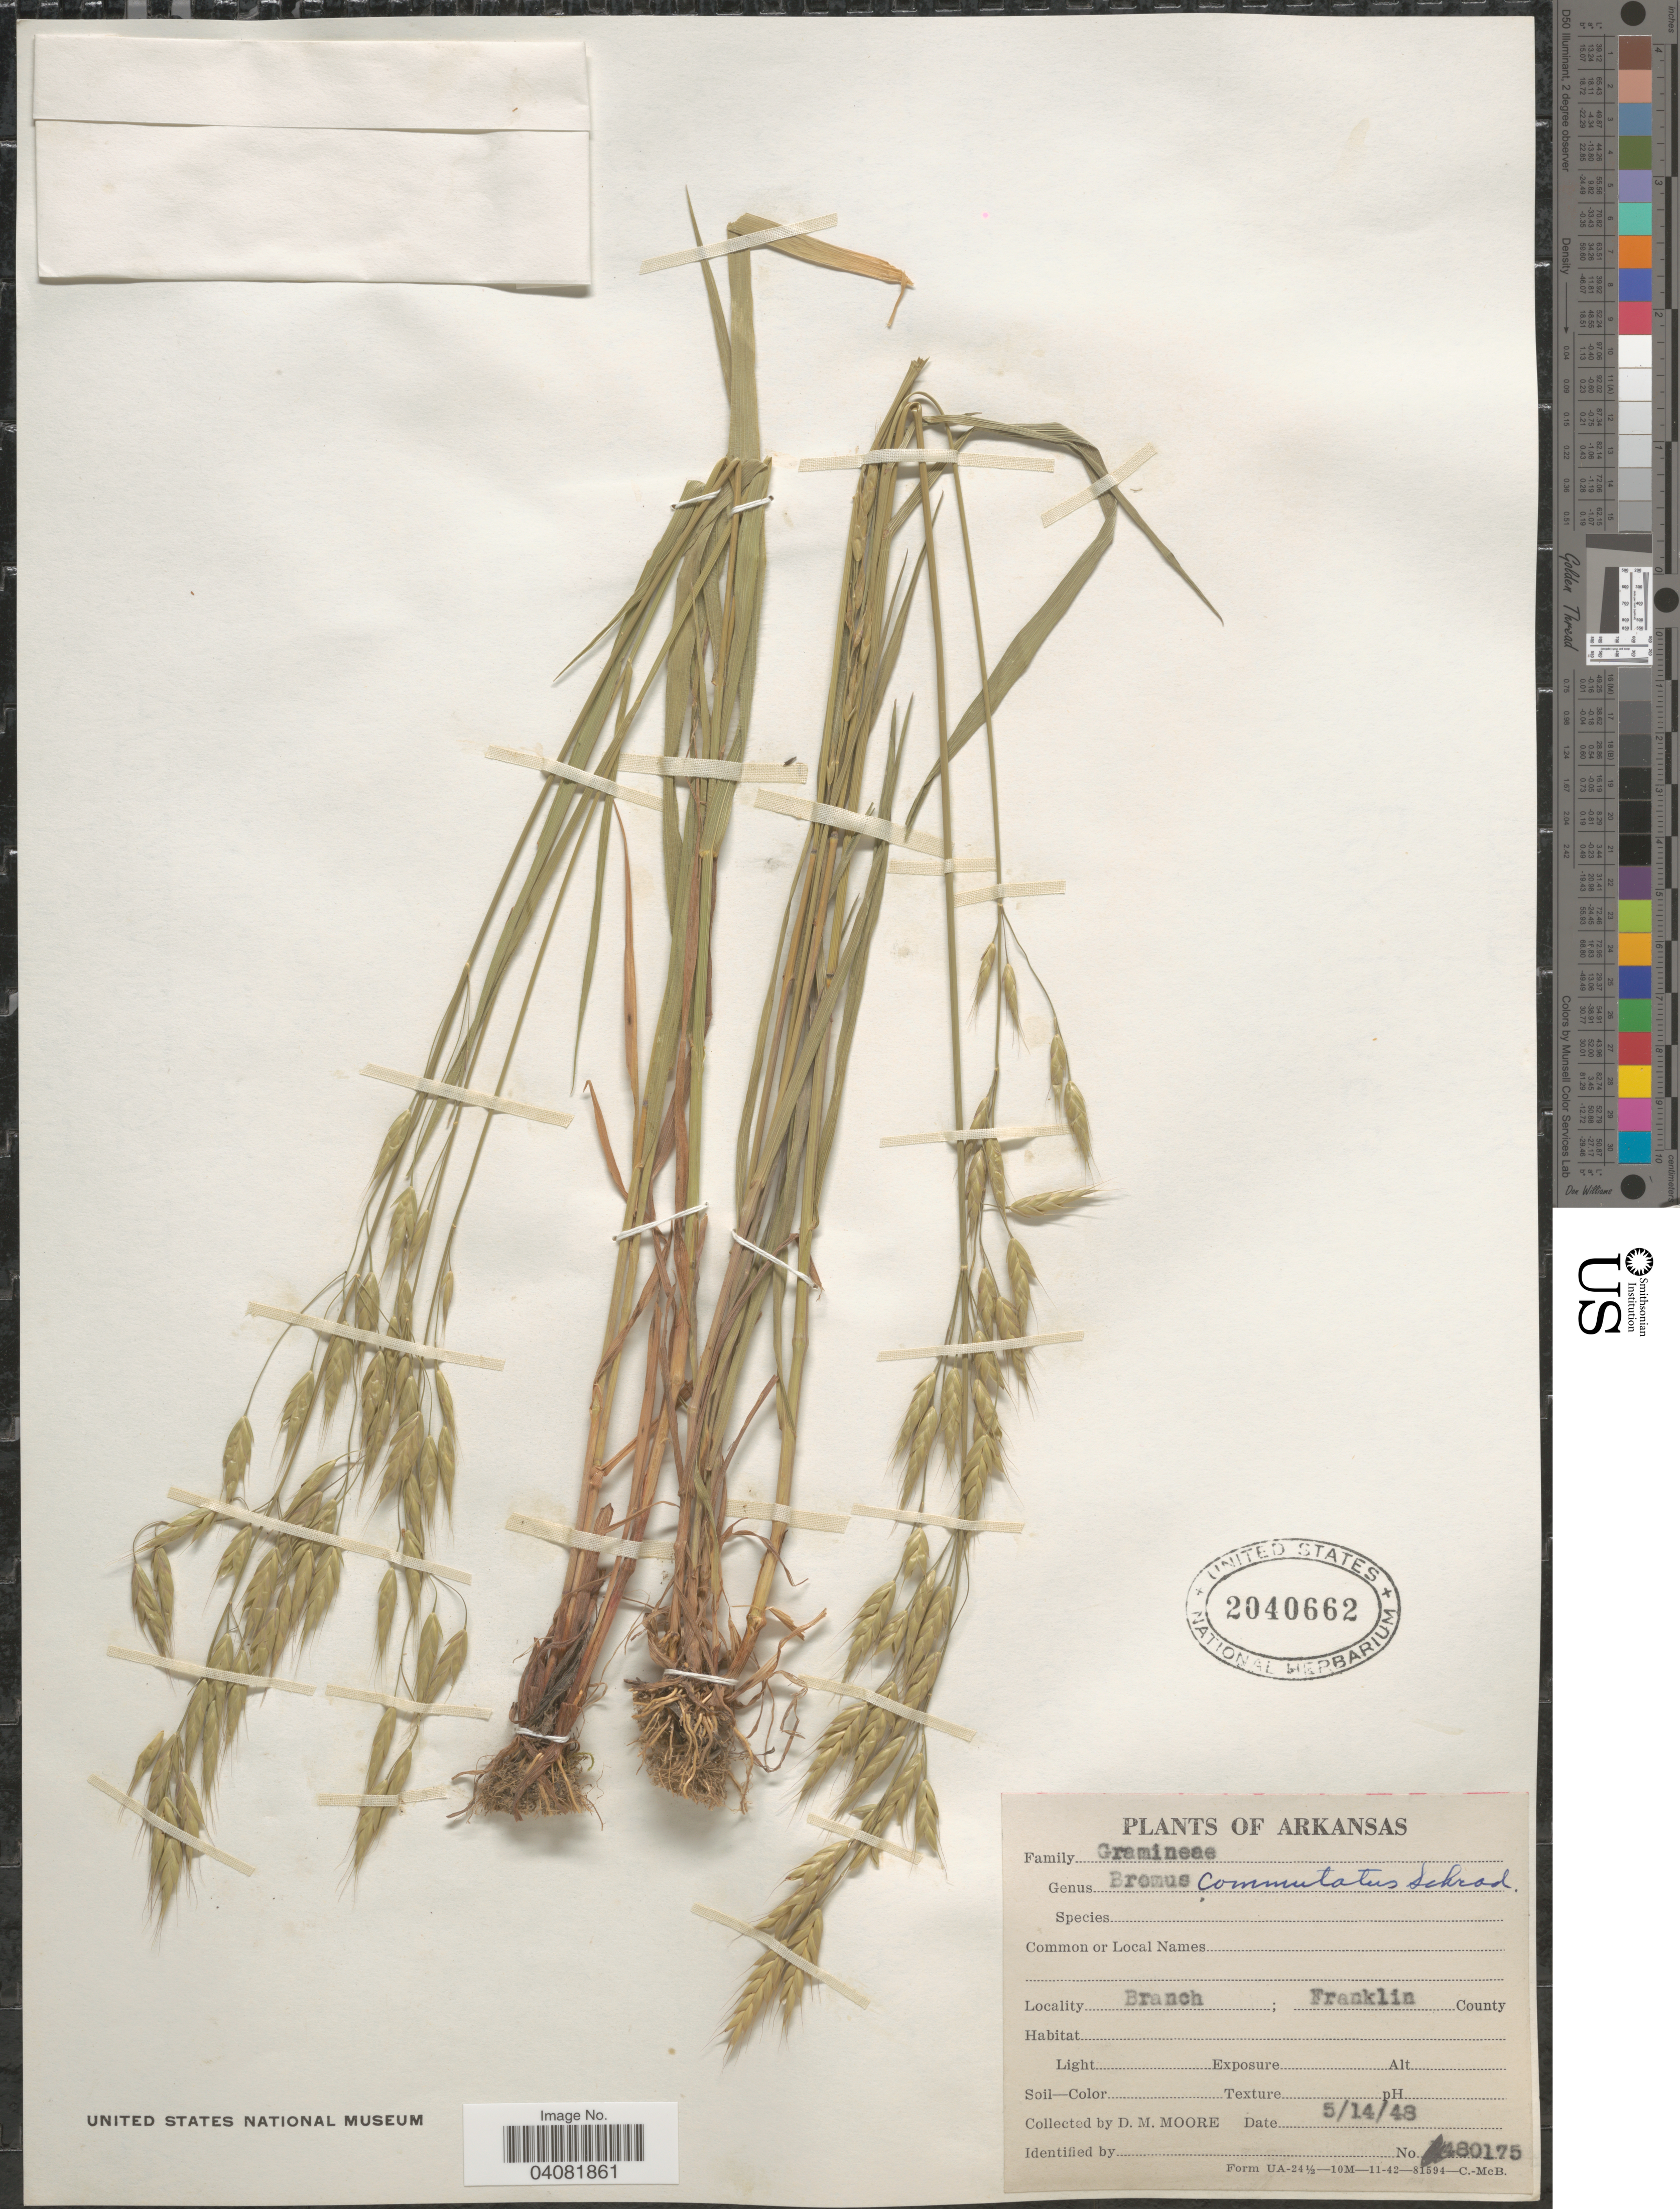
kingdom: Plantae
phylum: Tracheophyta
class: Liliopsida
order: Poales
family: Poaceae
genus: Bromus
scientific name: Bromus commutatus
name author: Schrad.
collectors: D. Moore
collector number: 480175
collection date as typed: Transcribed d/m/y: 14/5/48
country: United States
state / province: Arkansas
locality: Branch; Franklin County.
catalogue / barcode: US 2040662